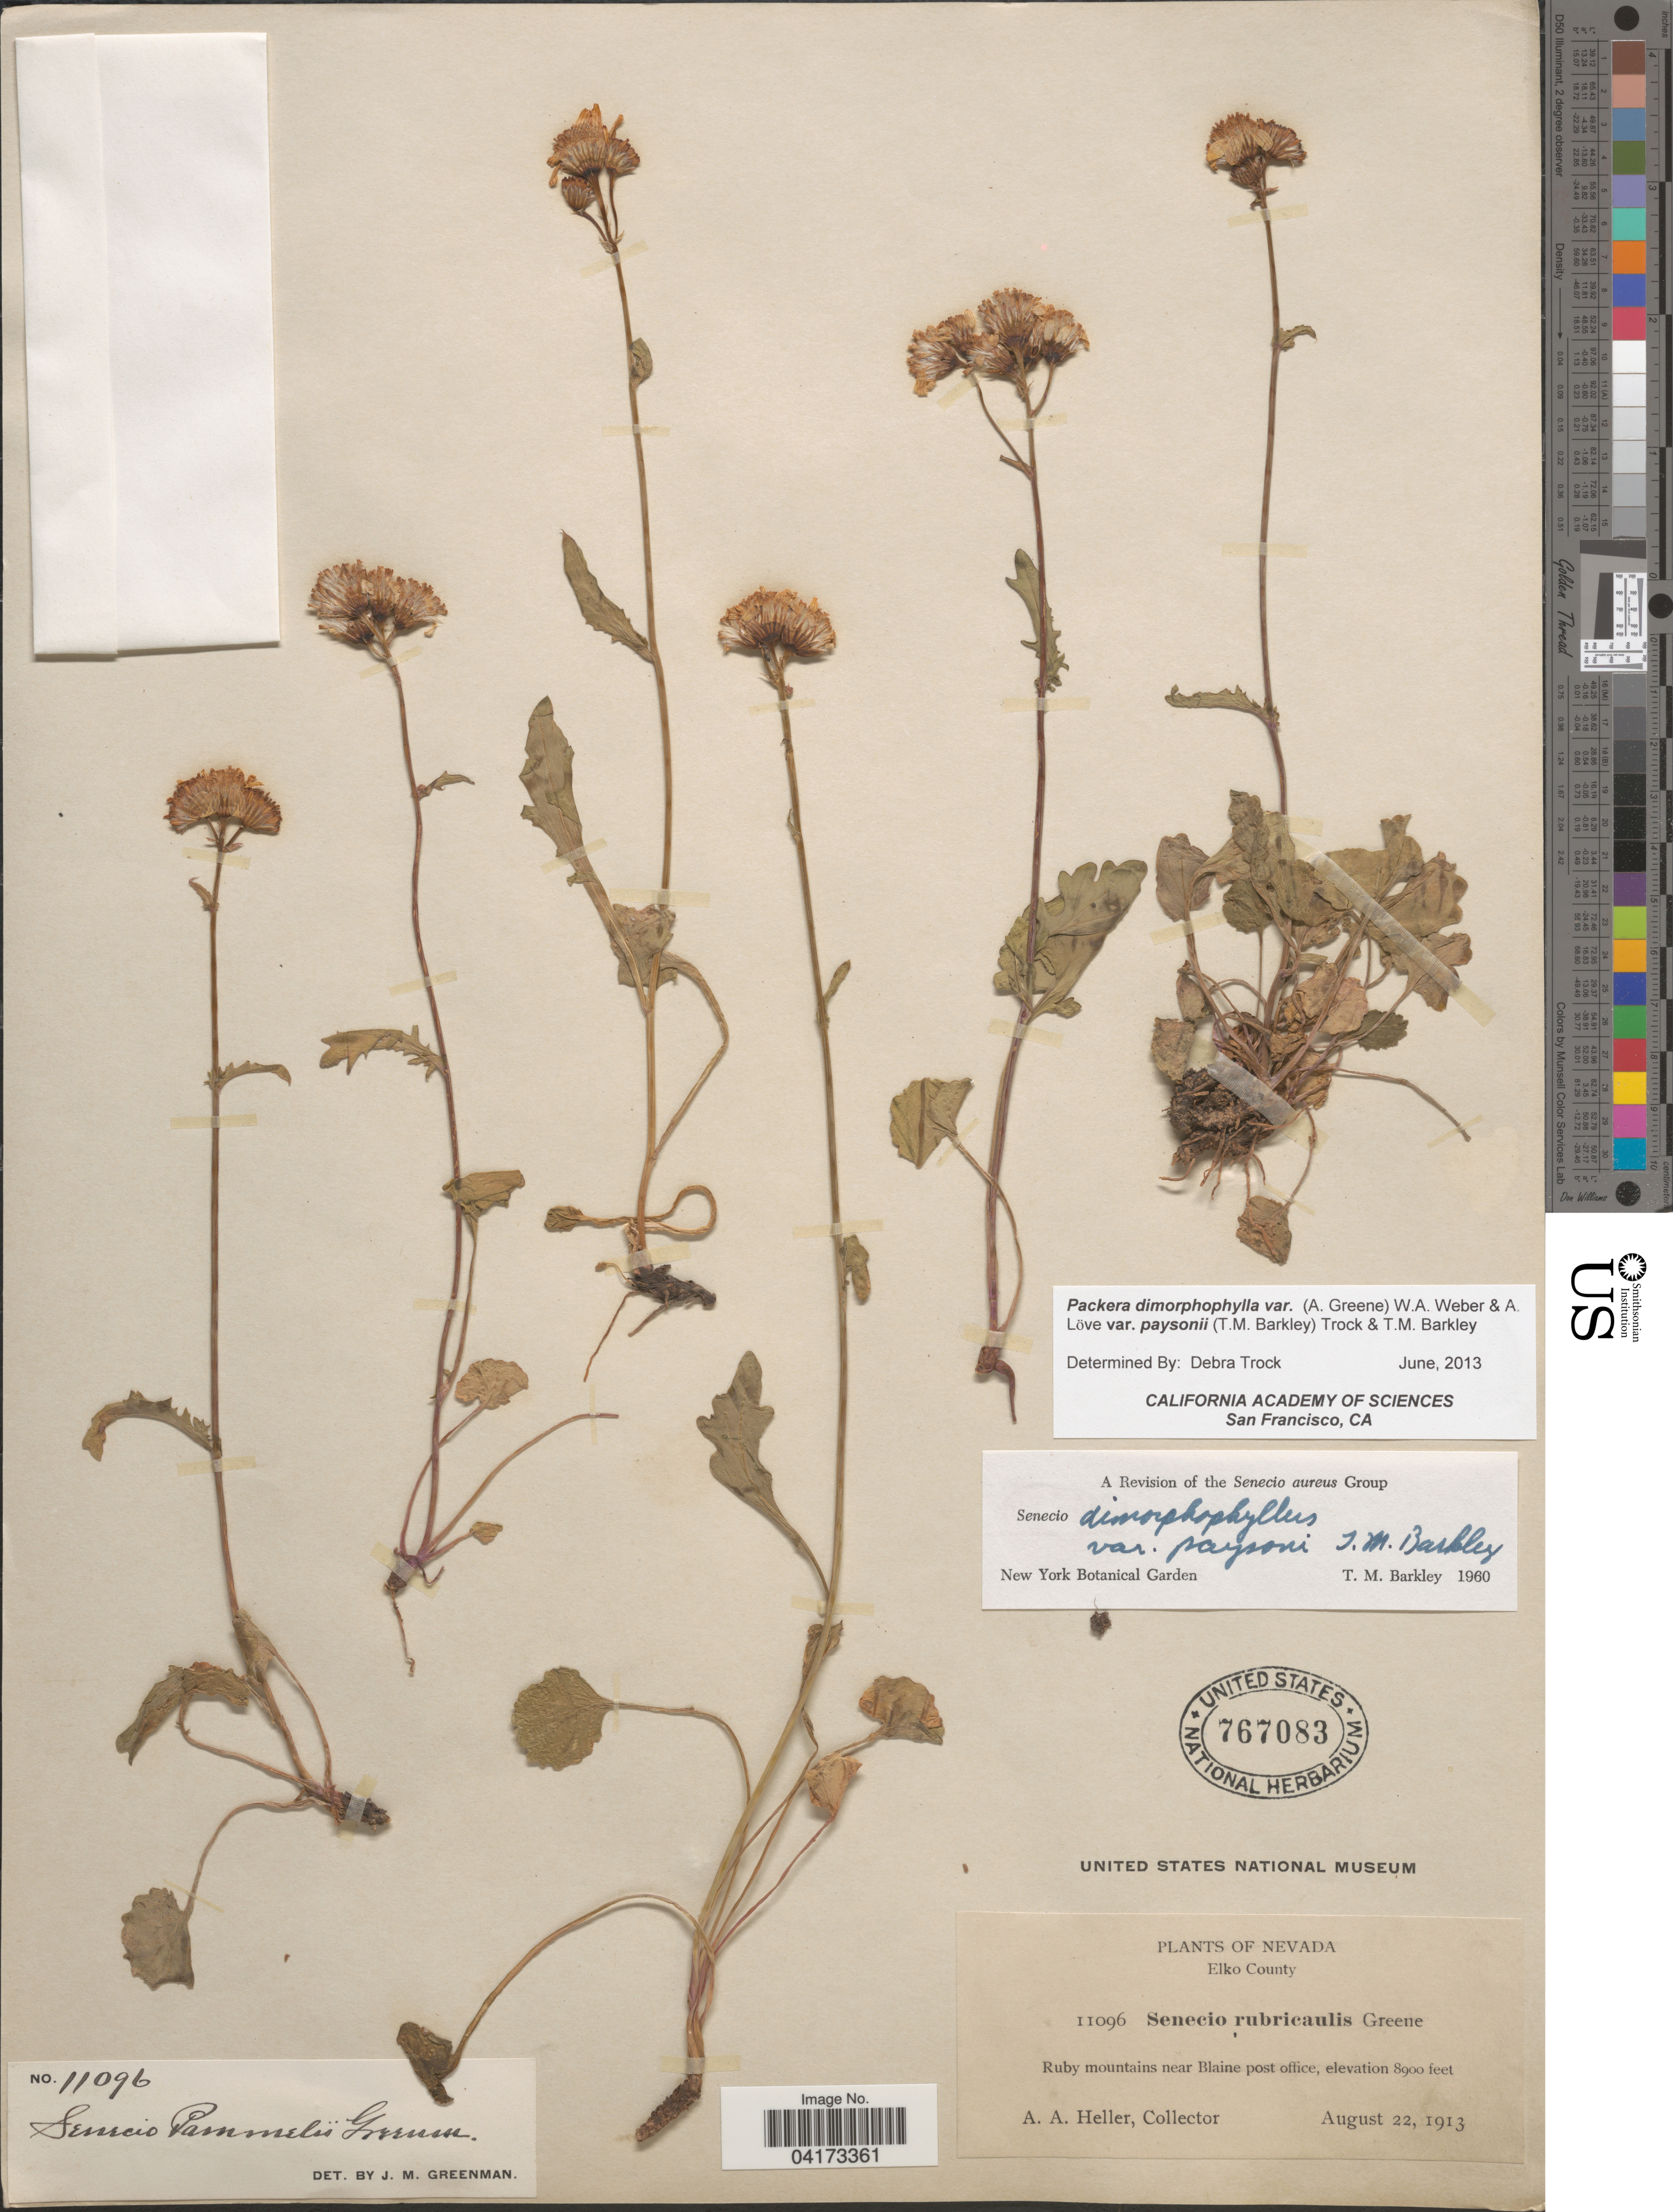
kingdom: Plantae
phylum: Tracheophyta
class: Magnoliopsida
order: Asterales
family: Asteraceae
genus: Packera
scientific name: Packera dimorphophylla var. paysonii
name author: (T.M. Barkley) Trock & T.M. Barkley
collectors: A. A. Heller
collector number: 11096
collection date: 1913-08-22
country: United States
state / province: Nevada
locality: Elko County. Ruby mountains near Blaine post office.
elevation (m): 2713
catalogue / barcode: US 767083